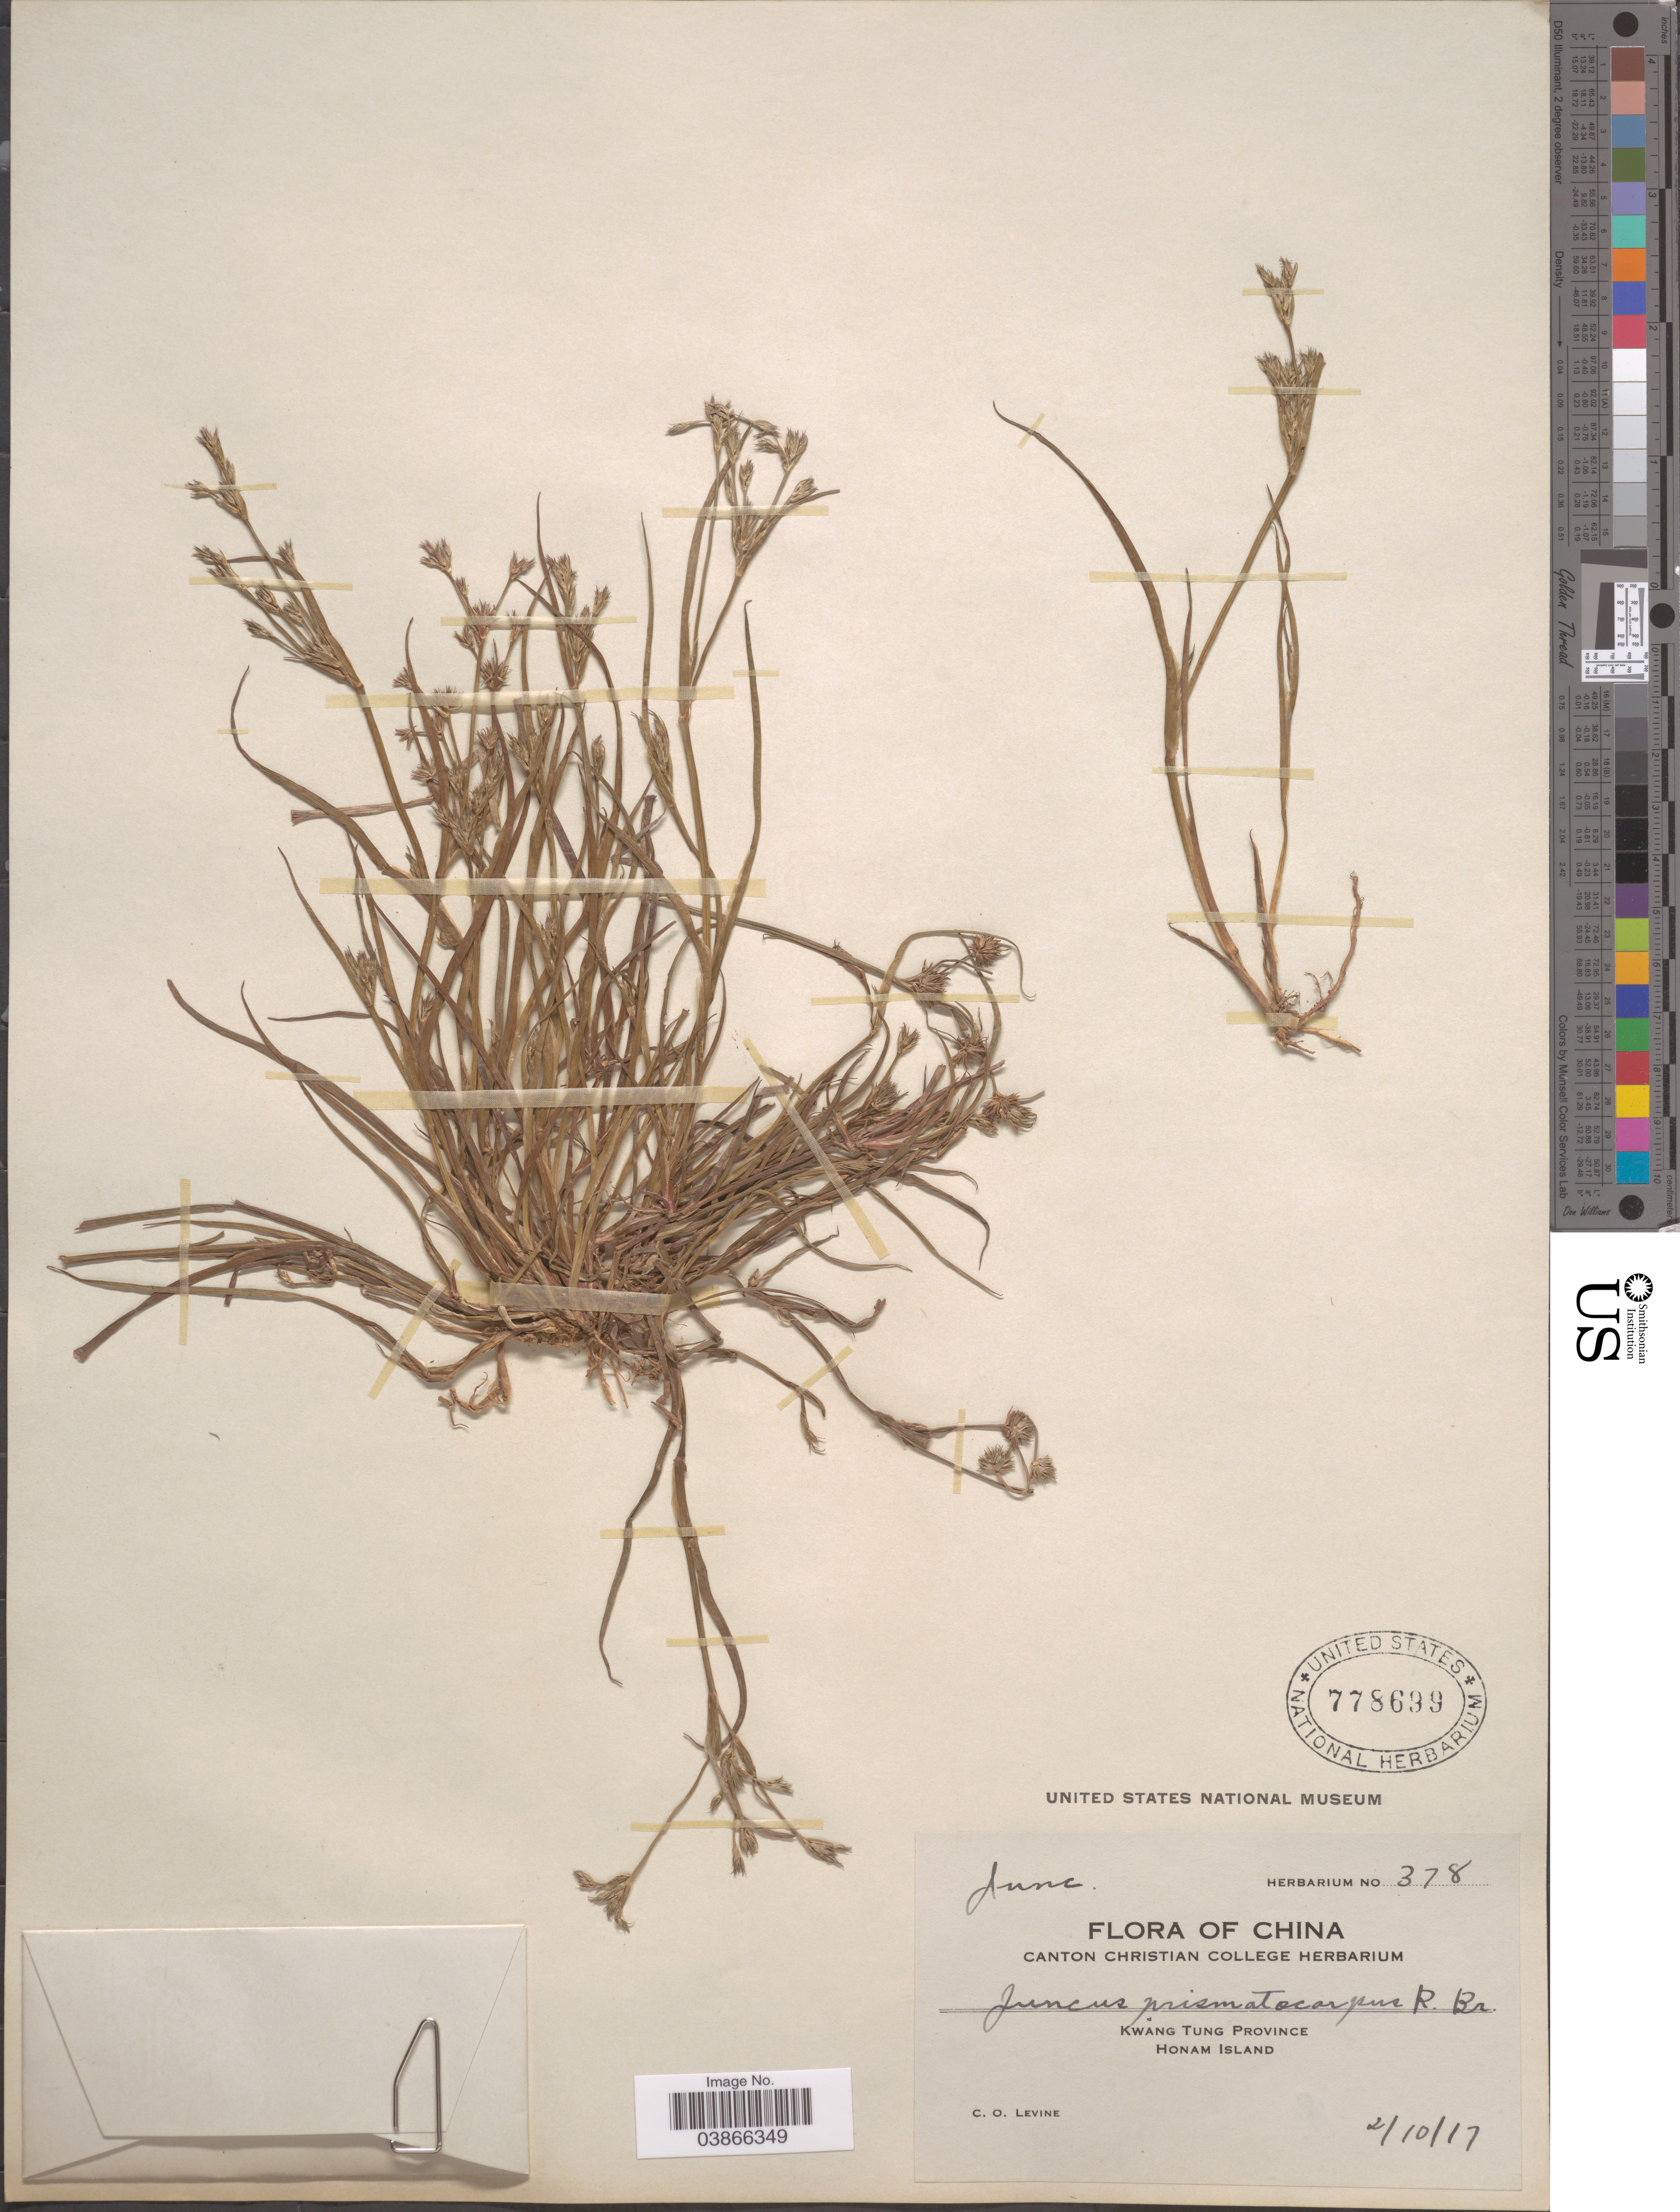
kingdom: Plantae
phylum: Tracheophyta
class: Liliopsida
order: Poales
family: Juncaceae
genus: Juncus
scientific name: Juncus prismatocarpus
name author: R. Br.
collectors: C. O. Levine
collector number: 378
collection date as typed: Transcribed d/m/y: 2/10/17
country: China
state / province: Guangdong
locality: Kwang Tung Province. Honam Island.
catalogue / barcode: US 778699